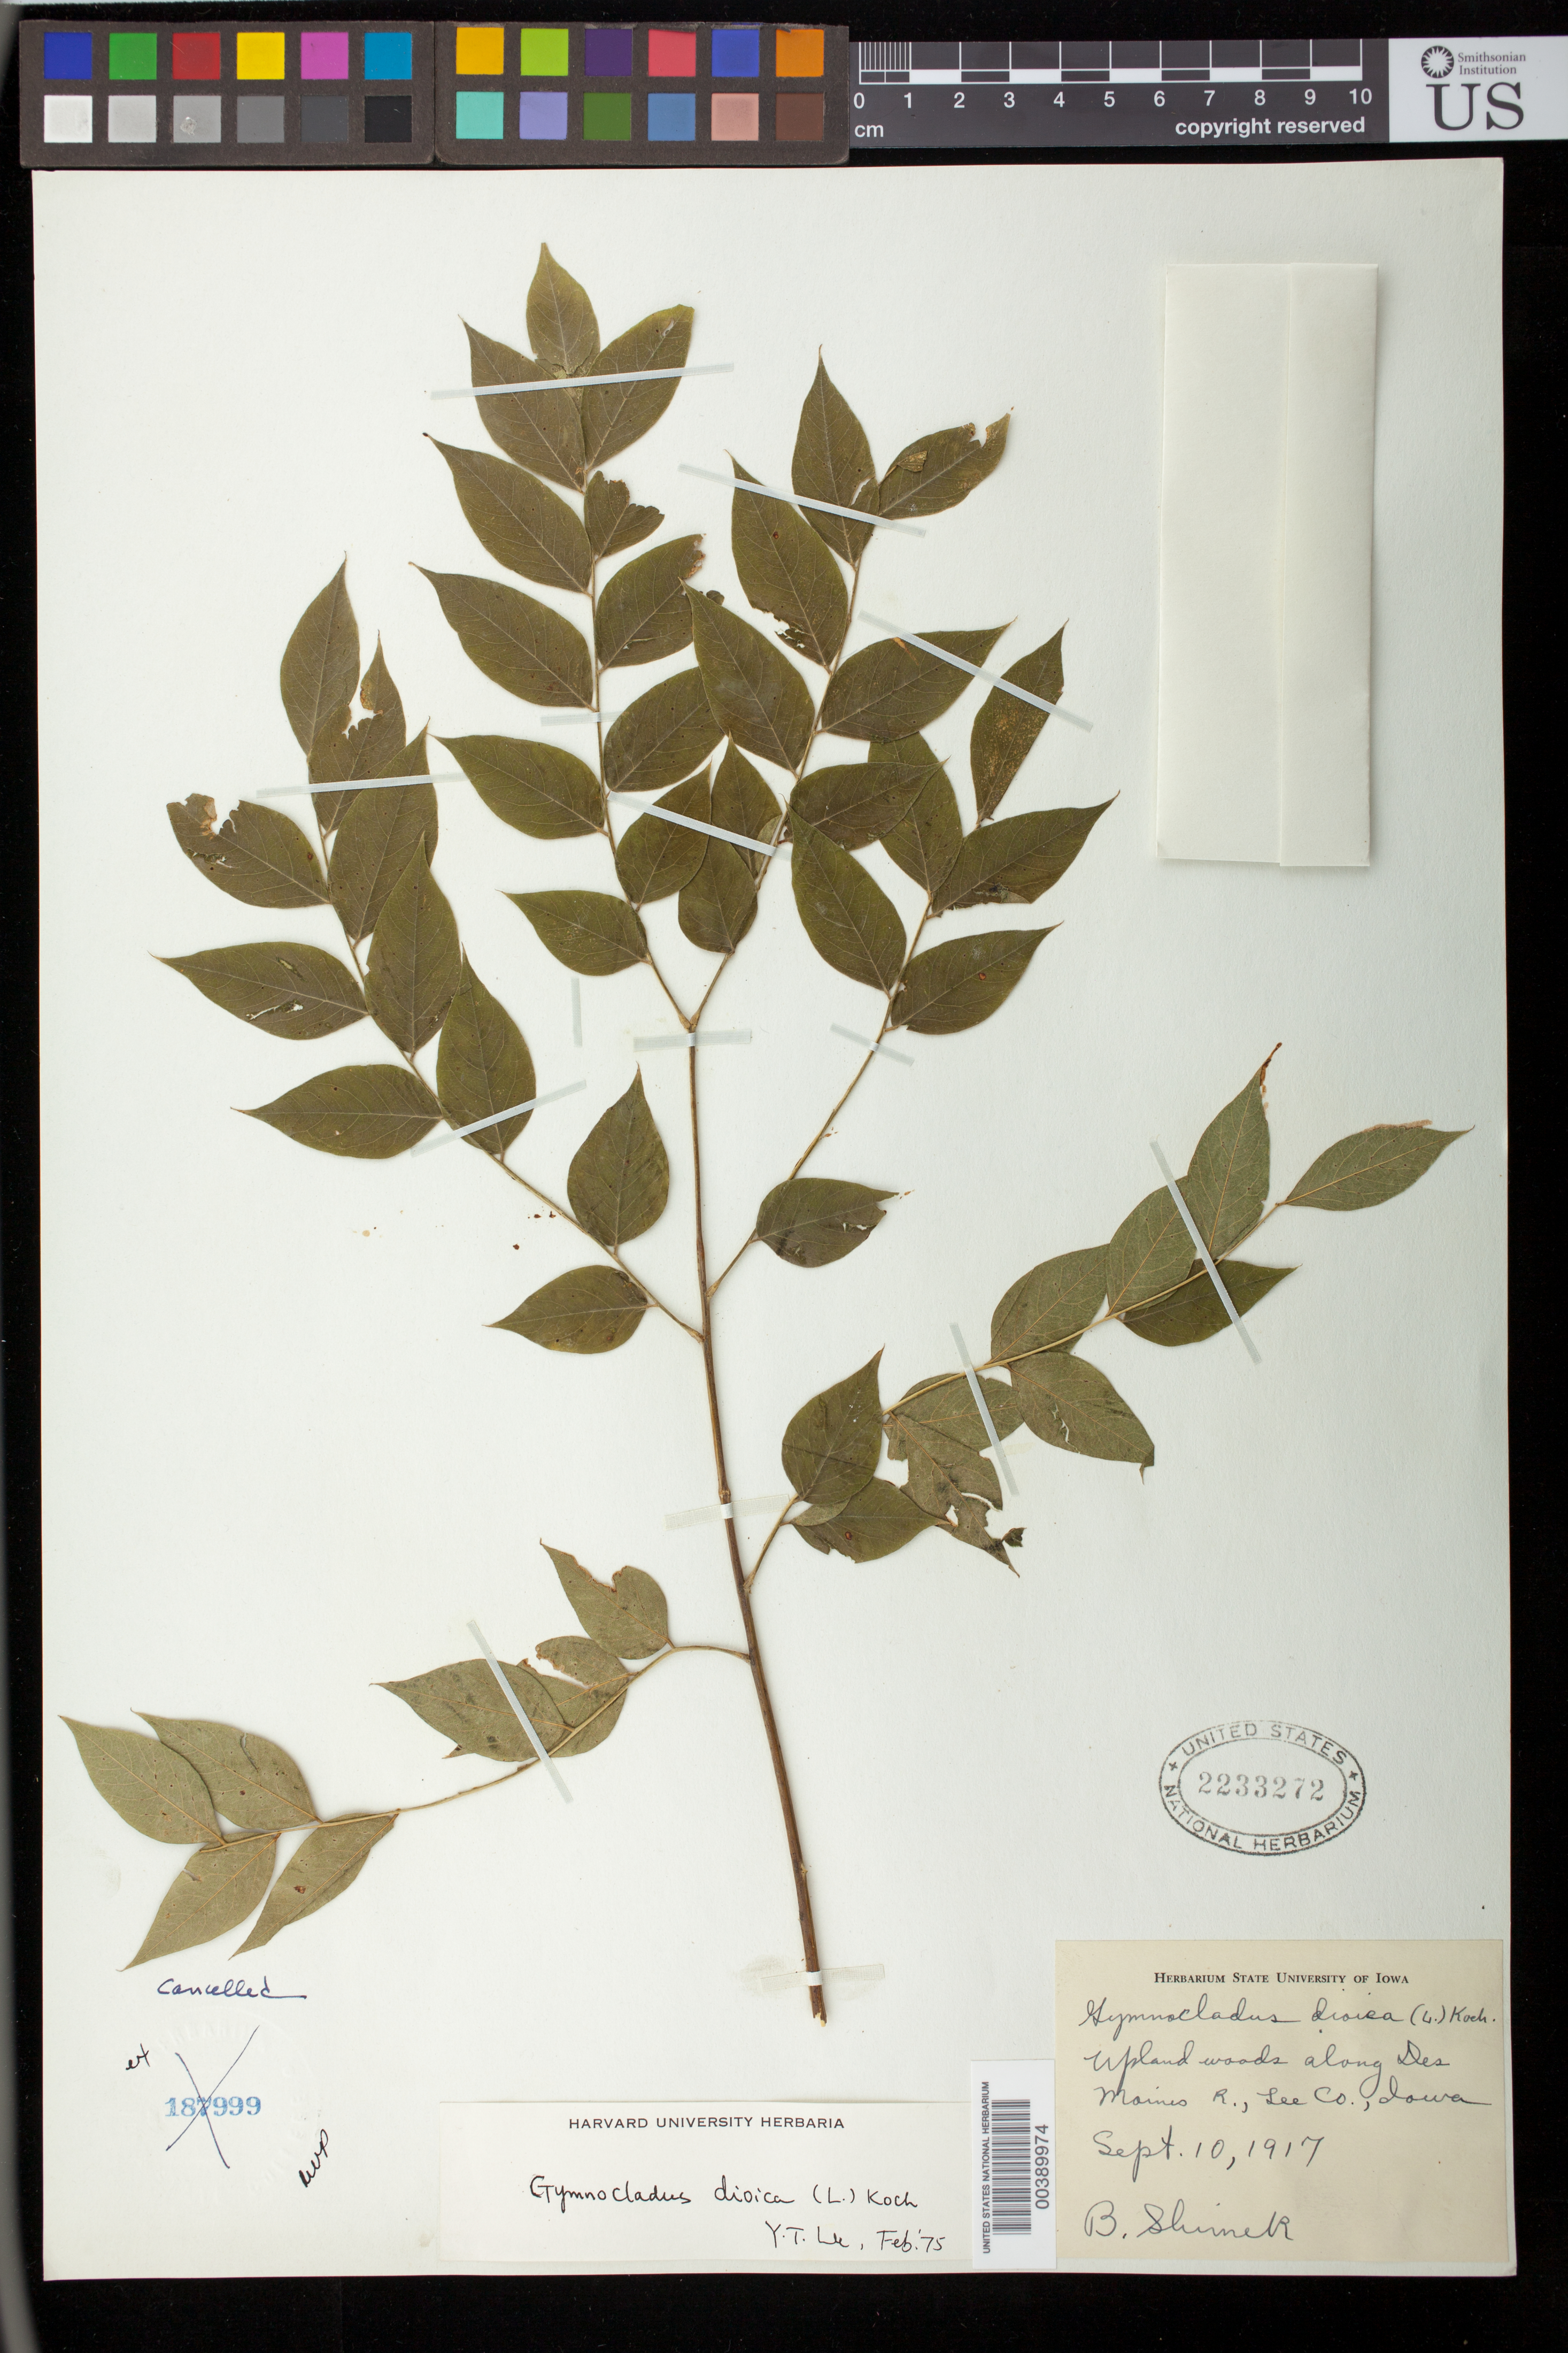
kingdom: Plantae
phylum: Tracheophyta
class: Magnoliopsida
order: Fabales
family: Fabaceae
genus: Gymnocladus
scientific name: Gymnocladus dioicus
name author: (L.) K. Koch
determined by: Lee, Y. T.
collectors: B. Shimek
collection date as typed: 10 Sep 1917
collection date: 1917-09-10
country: United States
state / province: Iowa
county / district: Lee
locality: Along Des Moines River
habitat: Upland woods along river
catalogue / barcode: US 2233272